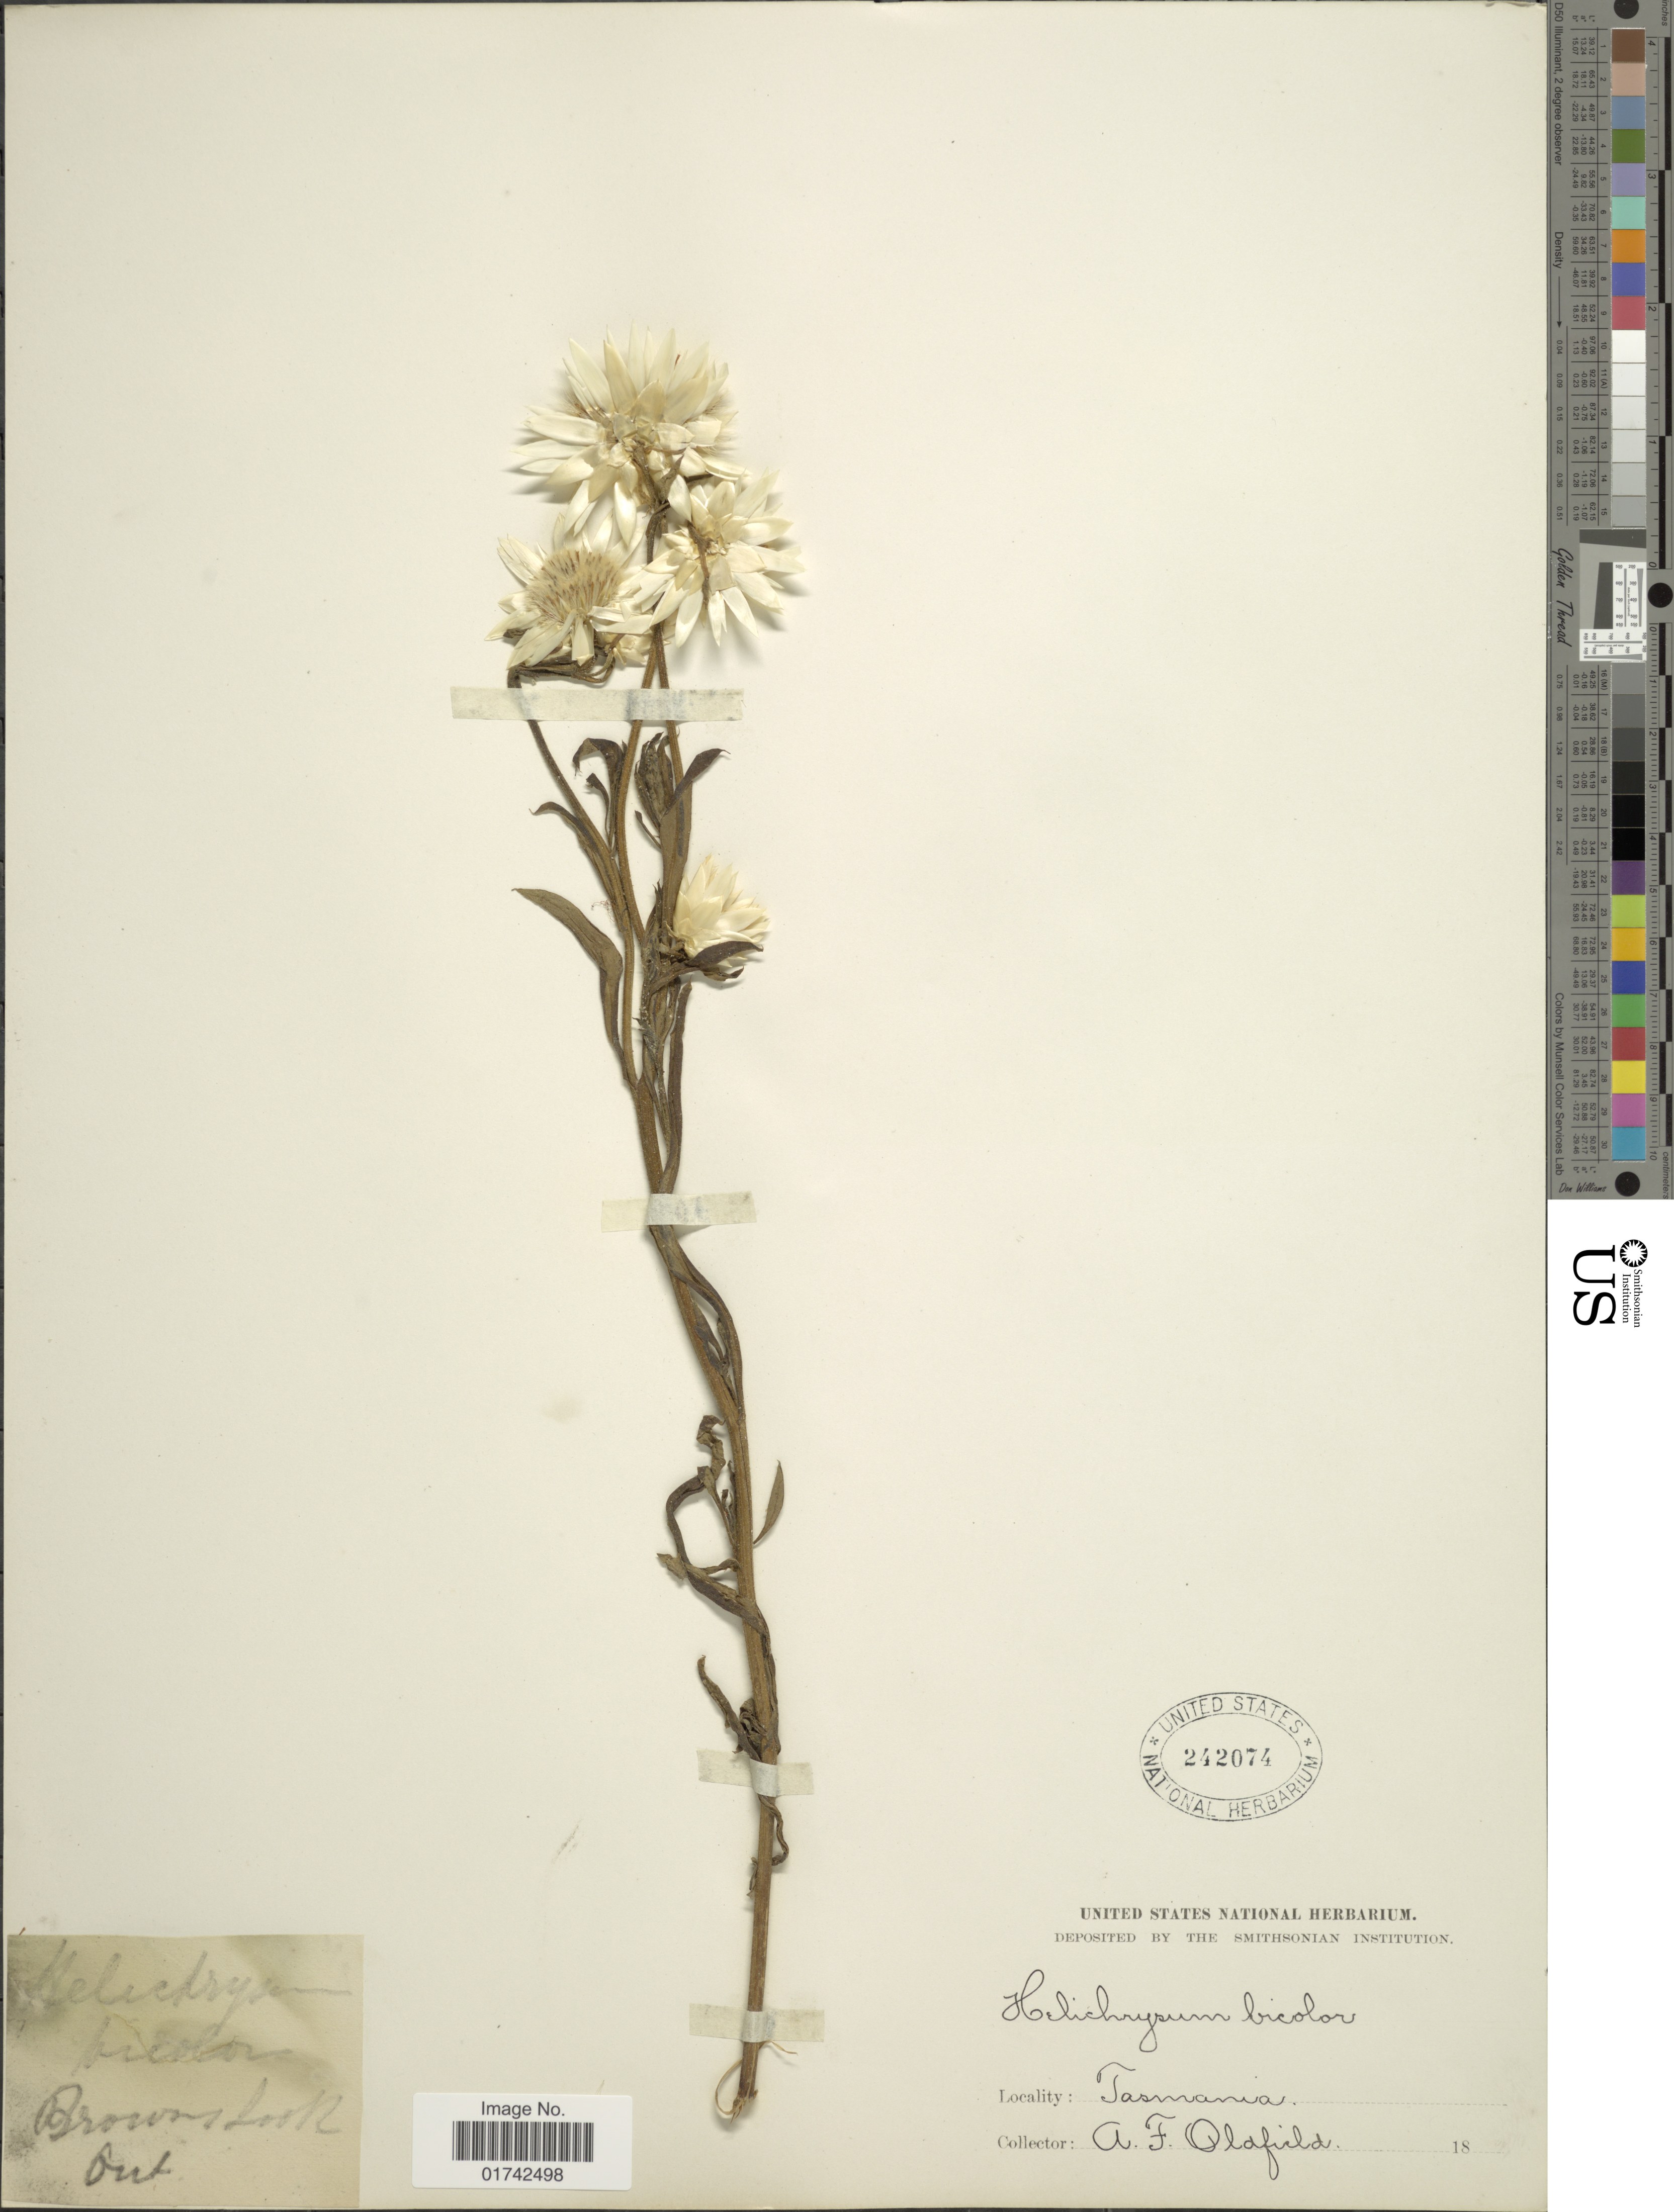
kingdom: Plantae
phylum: Tracheophyta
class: Magnoliopsida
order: Asterales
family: Asteraceae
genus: Helichrysum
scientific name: Helichrysum bicolor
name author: Lindl.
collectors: A. Oldfield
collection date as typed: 18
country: Australia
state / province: Tasmania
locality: Browns Look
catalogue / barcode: US 242074